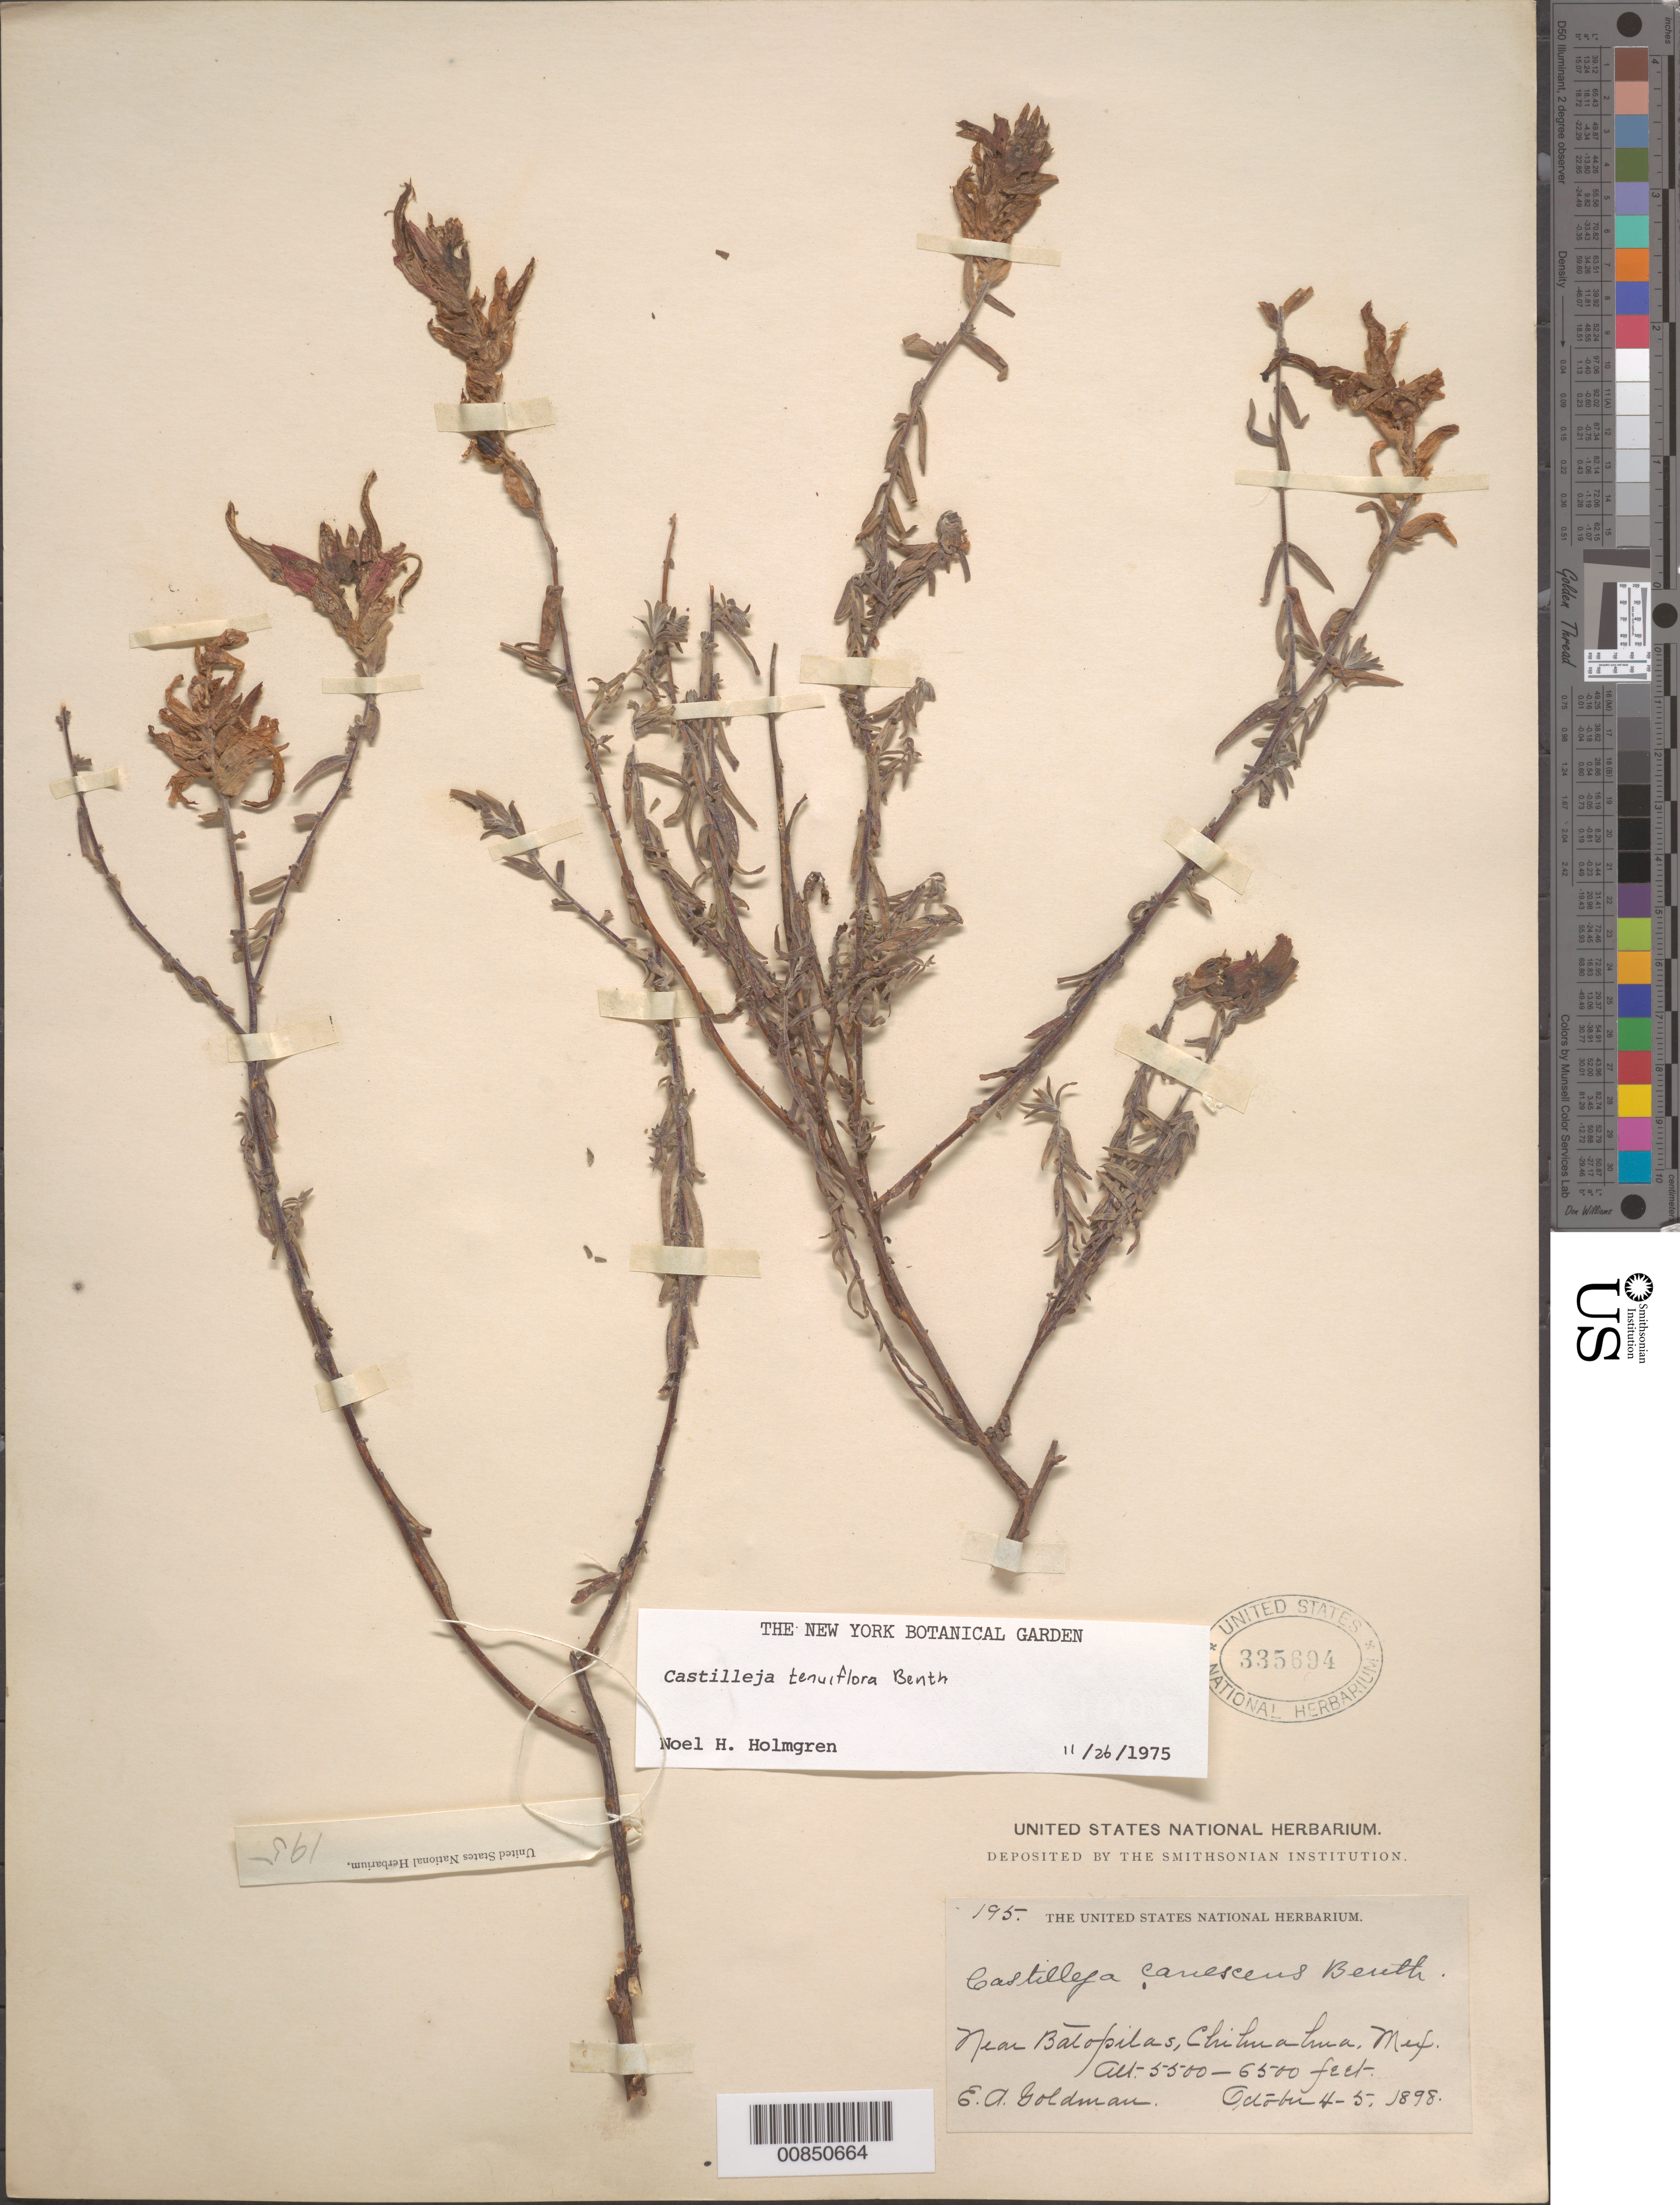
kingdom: Plantae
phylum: Tracheophyta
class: Magnoliopsida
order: Lamiales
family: Orobanchaceae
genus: Castilleja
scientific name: Castilleja tenuiflora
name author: Benth.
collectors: E. A. Goldman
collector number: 195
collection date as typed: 04 Oct 1898 to 05 Oct 1898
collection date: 1898-10-04/1898-10-05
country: Mexico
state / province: Chihuahua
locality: Near Batopilas, Chihuahua.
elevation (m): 1676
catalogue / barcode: US 335694